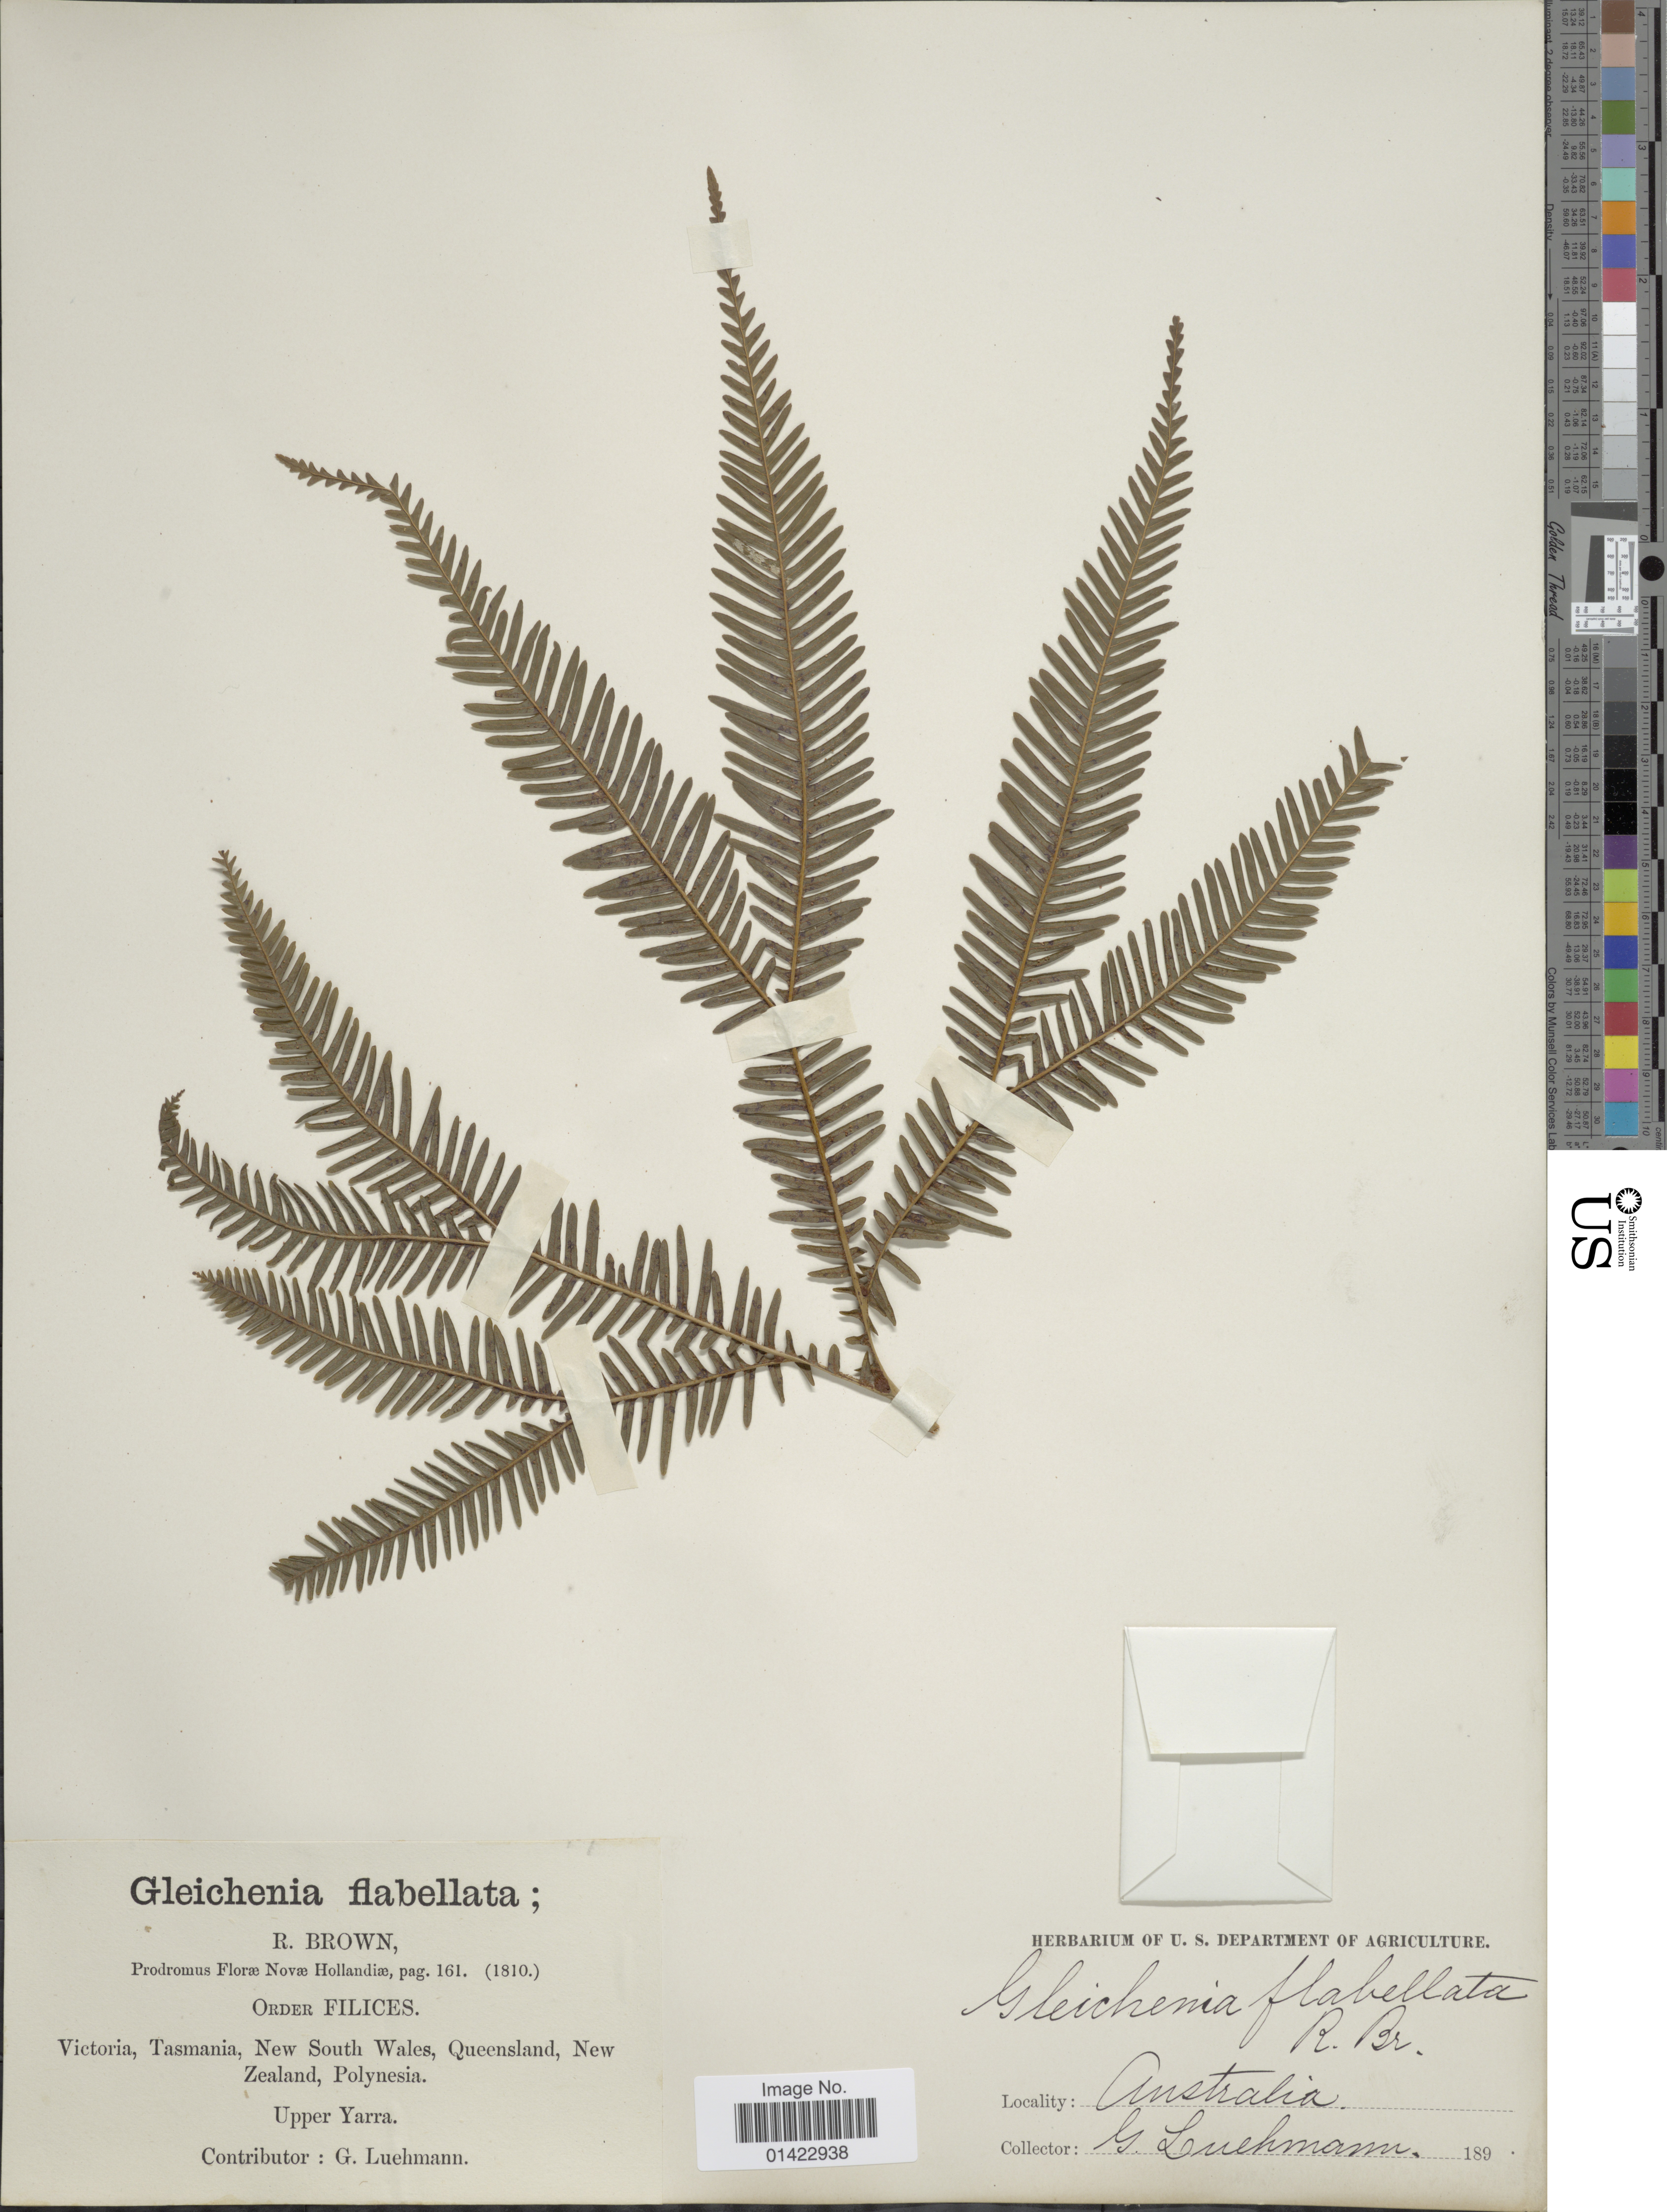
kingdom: Plantae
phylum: Tracheophyta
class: Polypodiopsida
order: Gleicheniales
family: Gleicheniaceae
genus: Sticherus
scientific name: Sticherus flabellatus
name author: (R. Br.) H. St. John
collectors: G. Leuhmann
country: Australia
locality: Upper Yara [unsure placement]